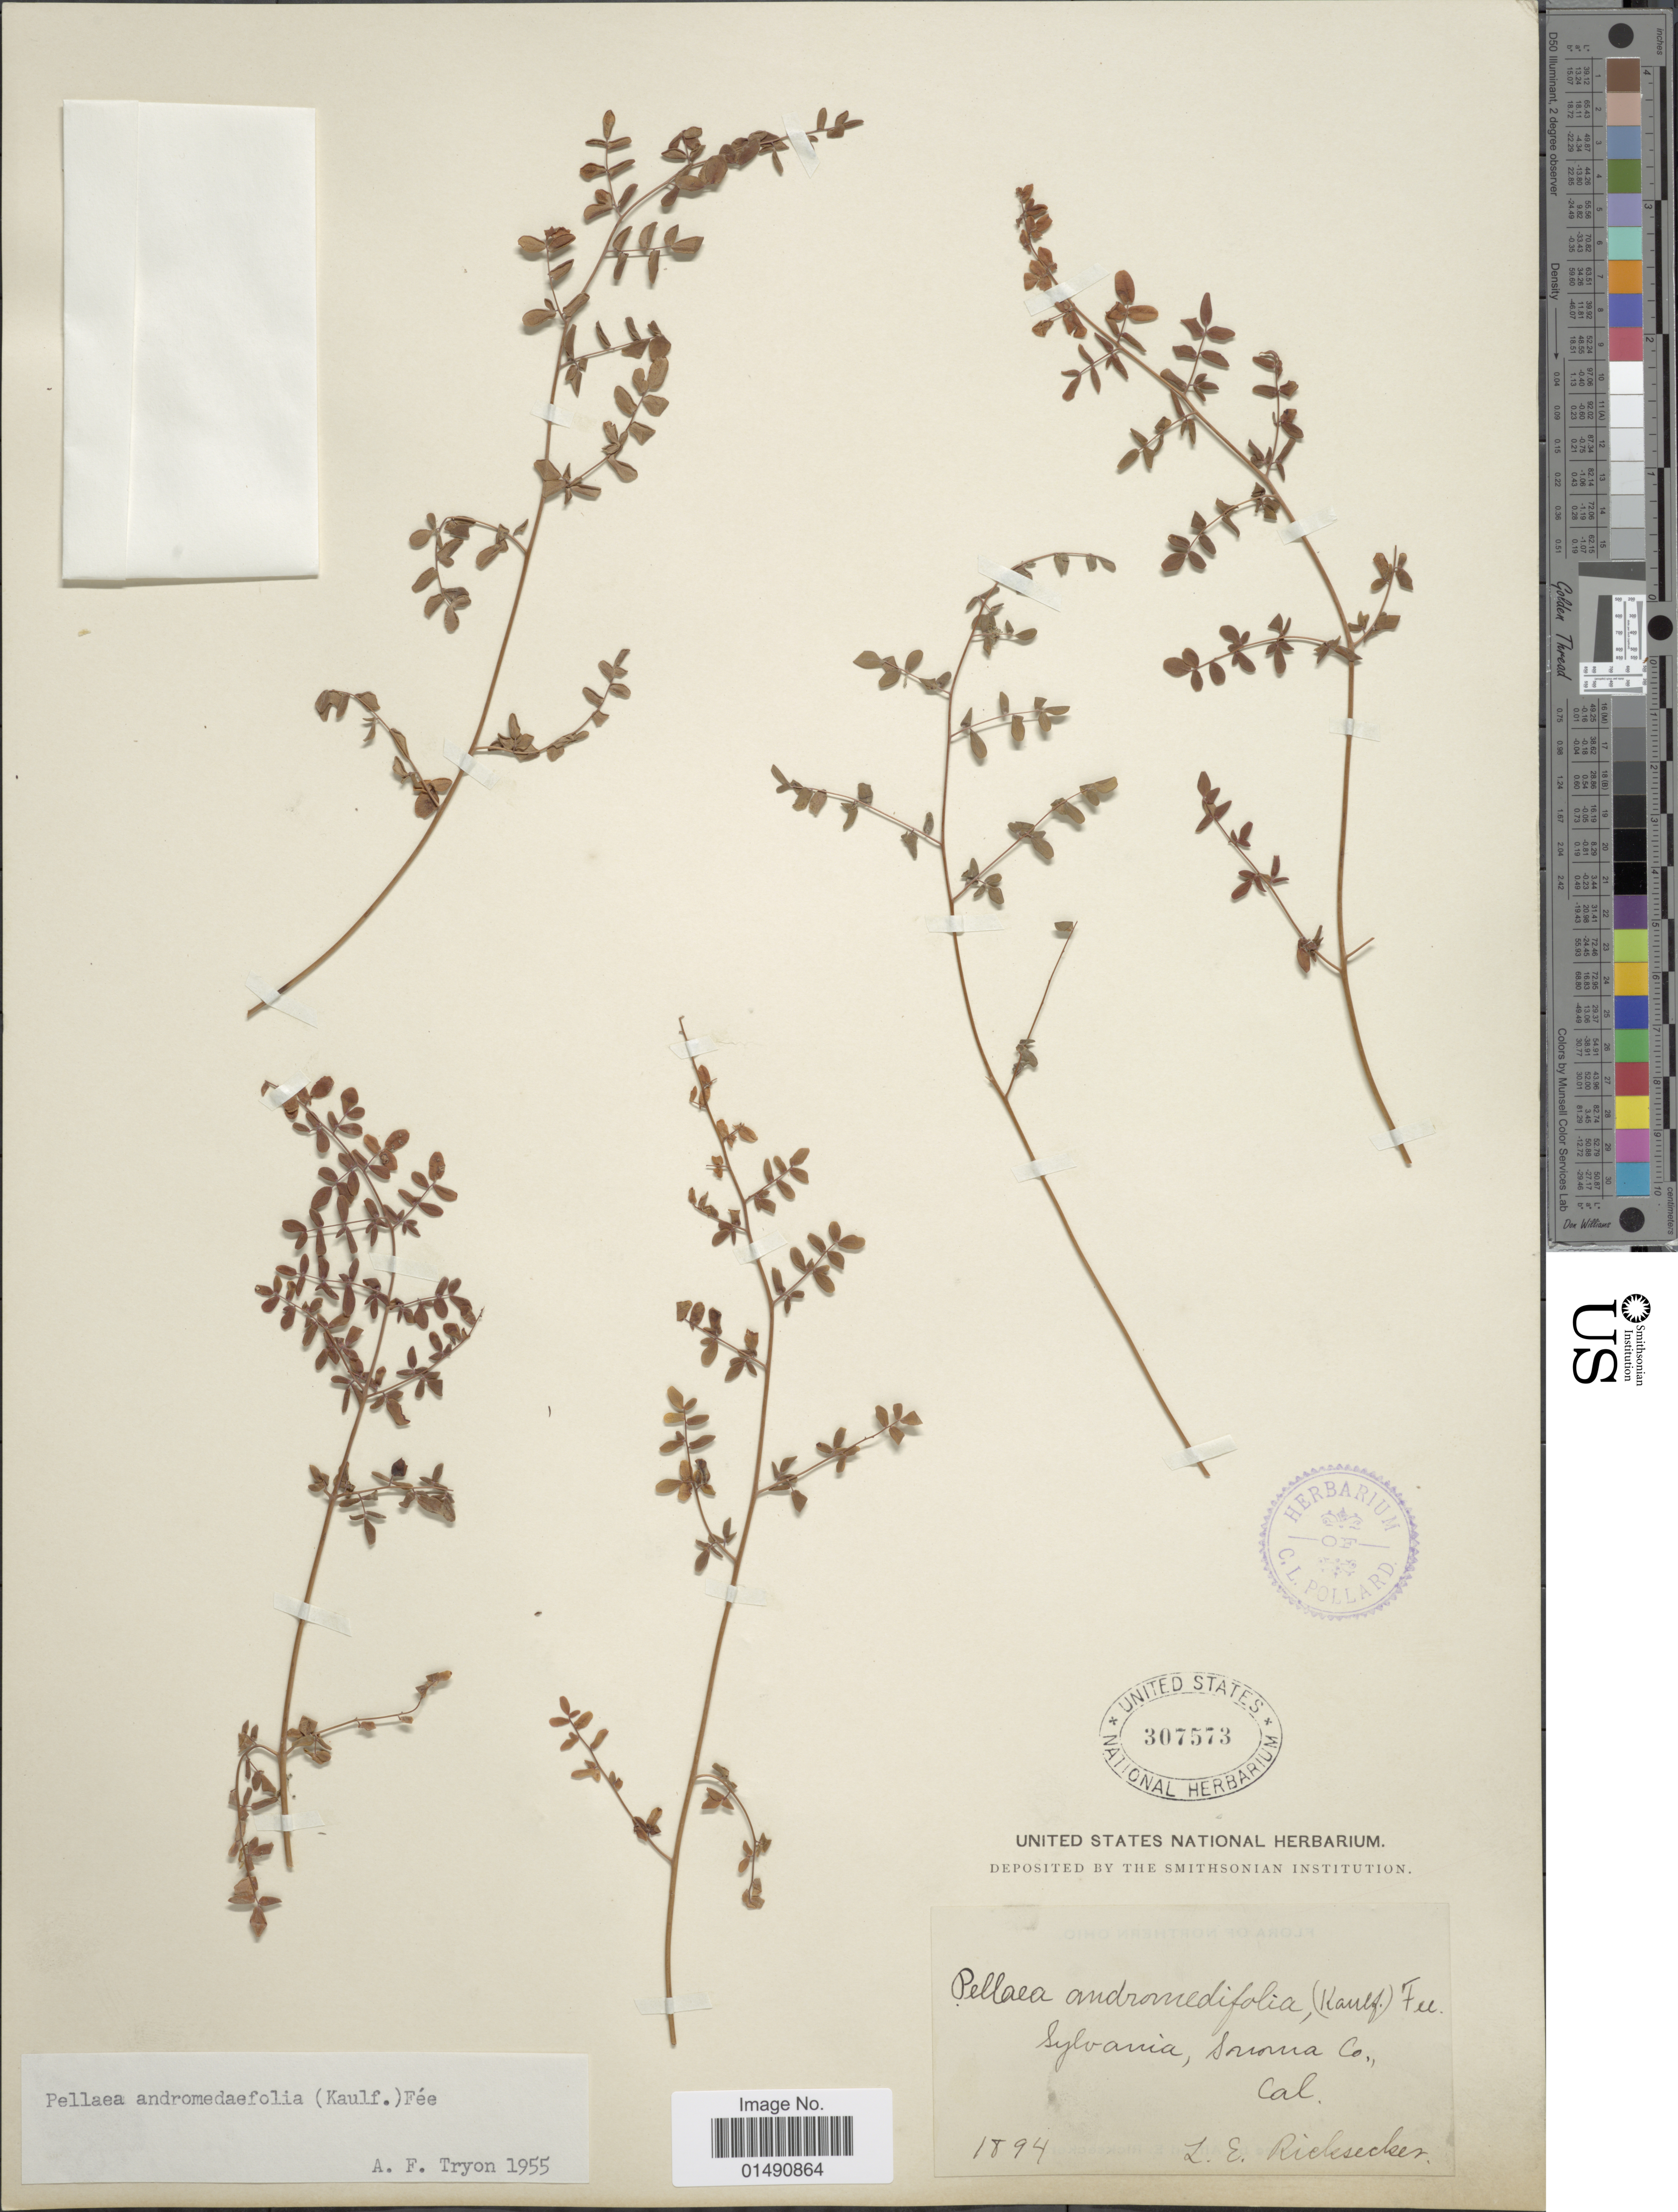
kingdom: Plantae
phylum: Tracheophyta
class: Polypodiopsida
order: Polypodiales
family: Pteridaceae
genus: Pellaea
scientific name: Pellaea andromedifolia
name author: (Kaulf.) Fée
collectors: L. A. Ricksecker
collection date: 1894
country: United States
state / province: California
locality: Sylvania, Sonoma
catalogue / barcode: US 307573